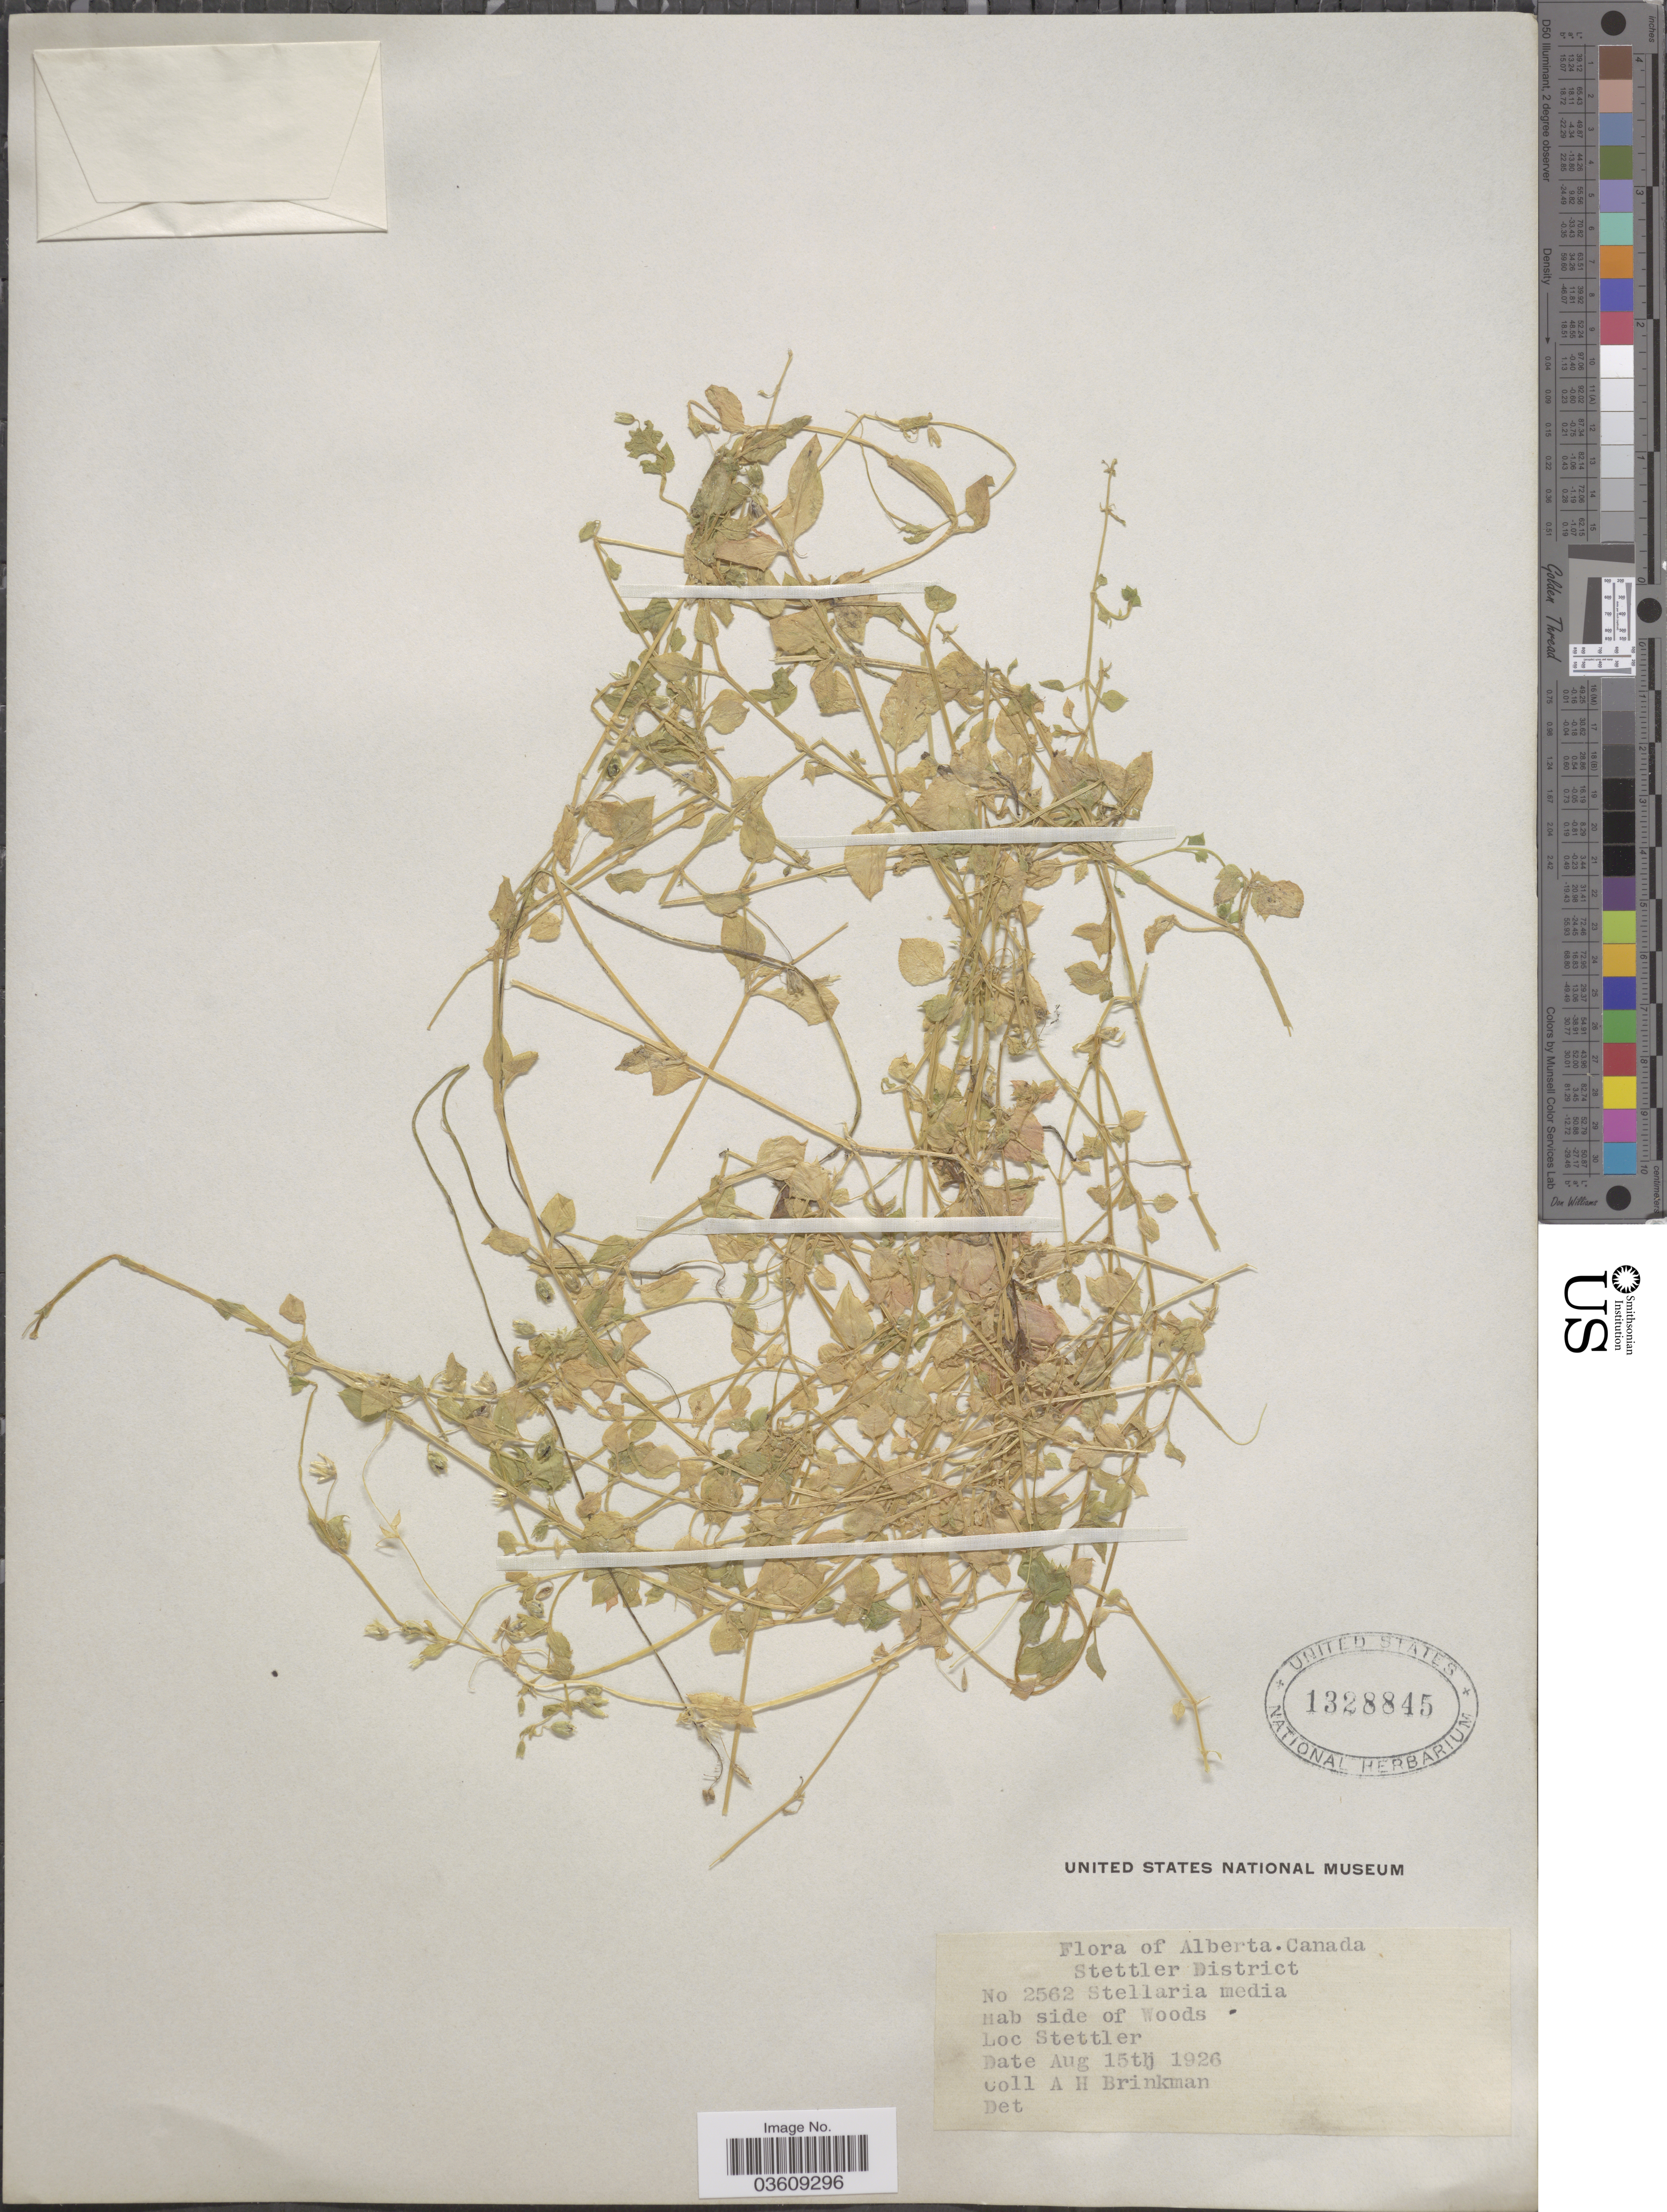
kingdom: Plantae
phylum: Tracheophyta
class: Magnoliopsida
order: Caryophyllales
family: Caryophyllaceae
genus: Stellaria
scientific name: Stellaria media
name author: (L.) Vill.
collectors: A. Brinkman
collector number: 2562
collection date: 1926-08-15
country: Canada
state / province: Alberta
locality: Stettler District. Stettler.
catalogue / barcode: US 1328845